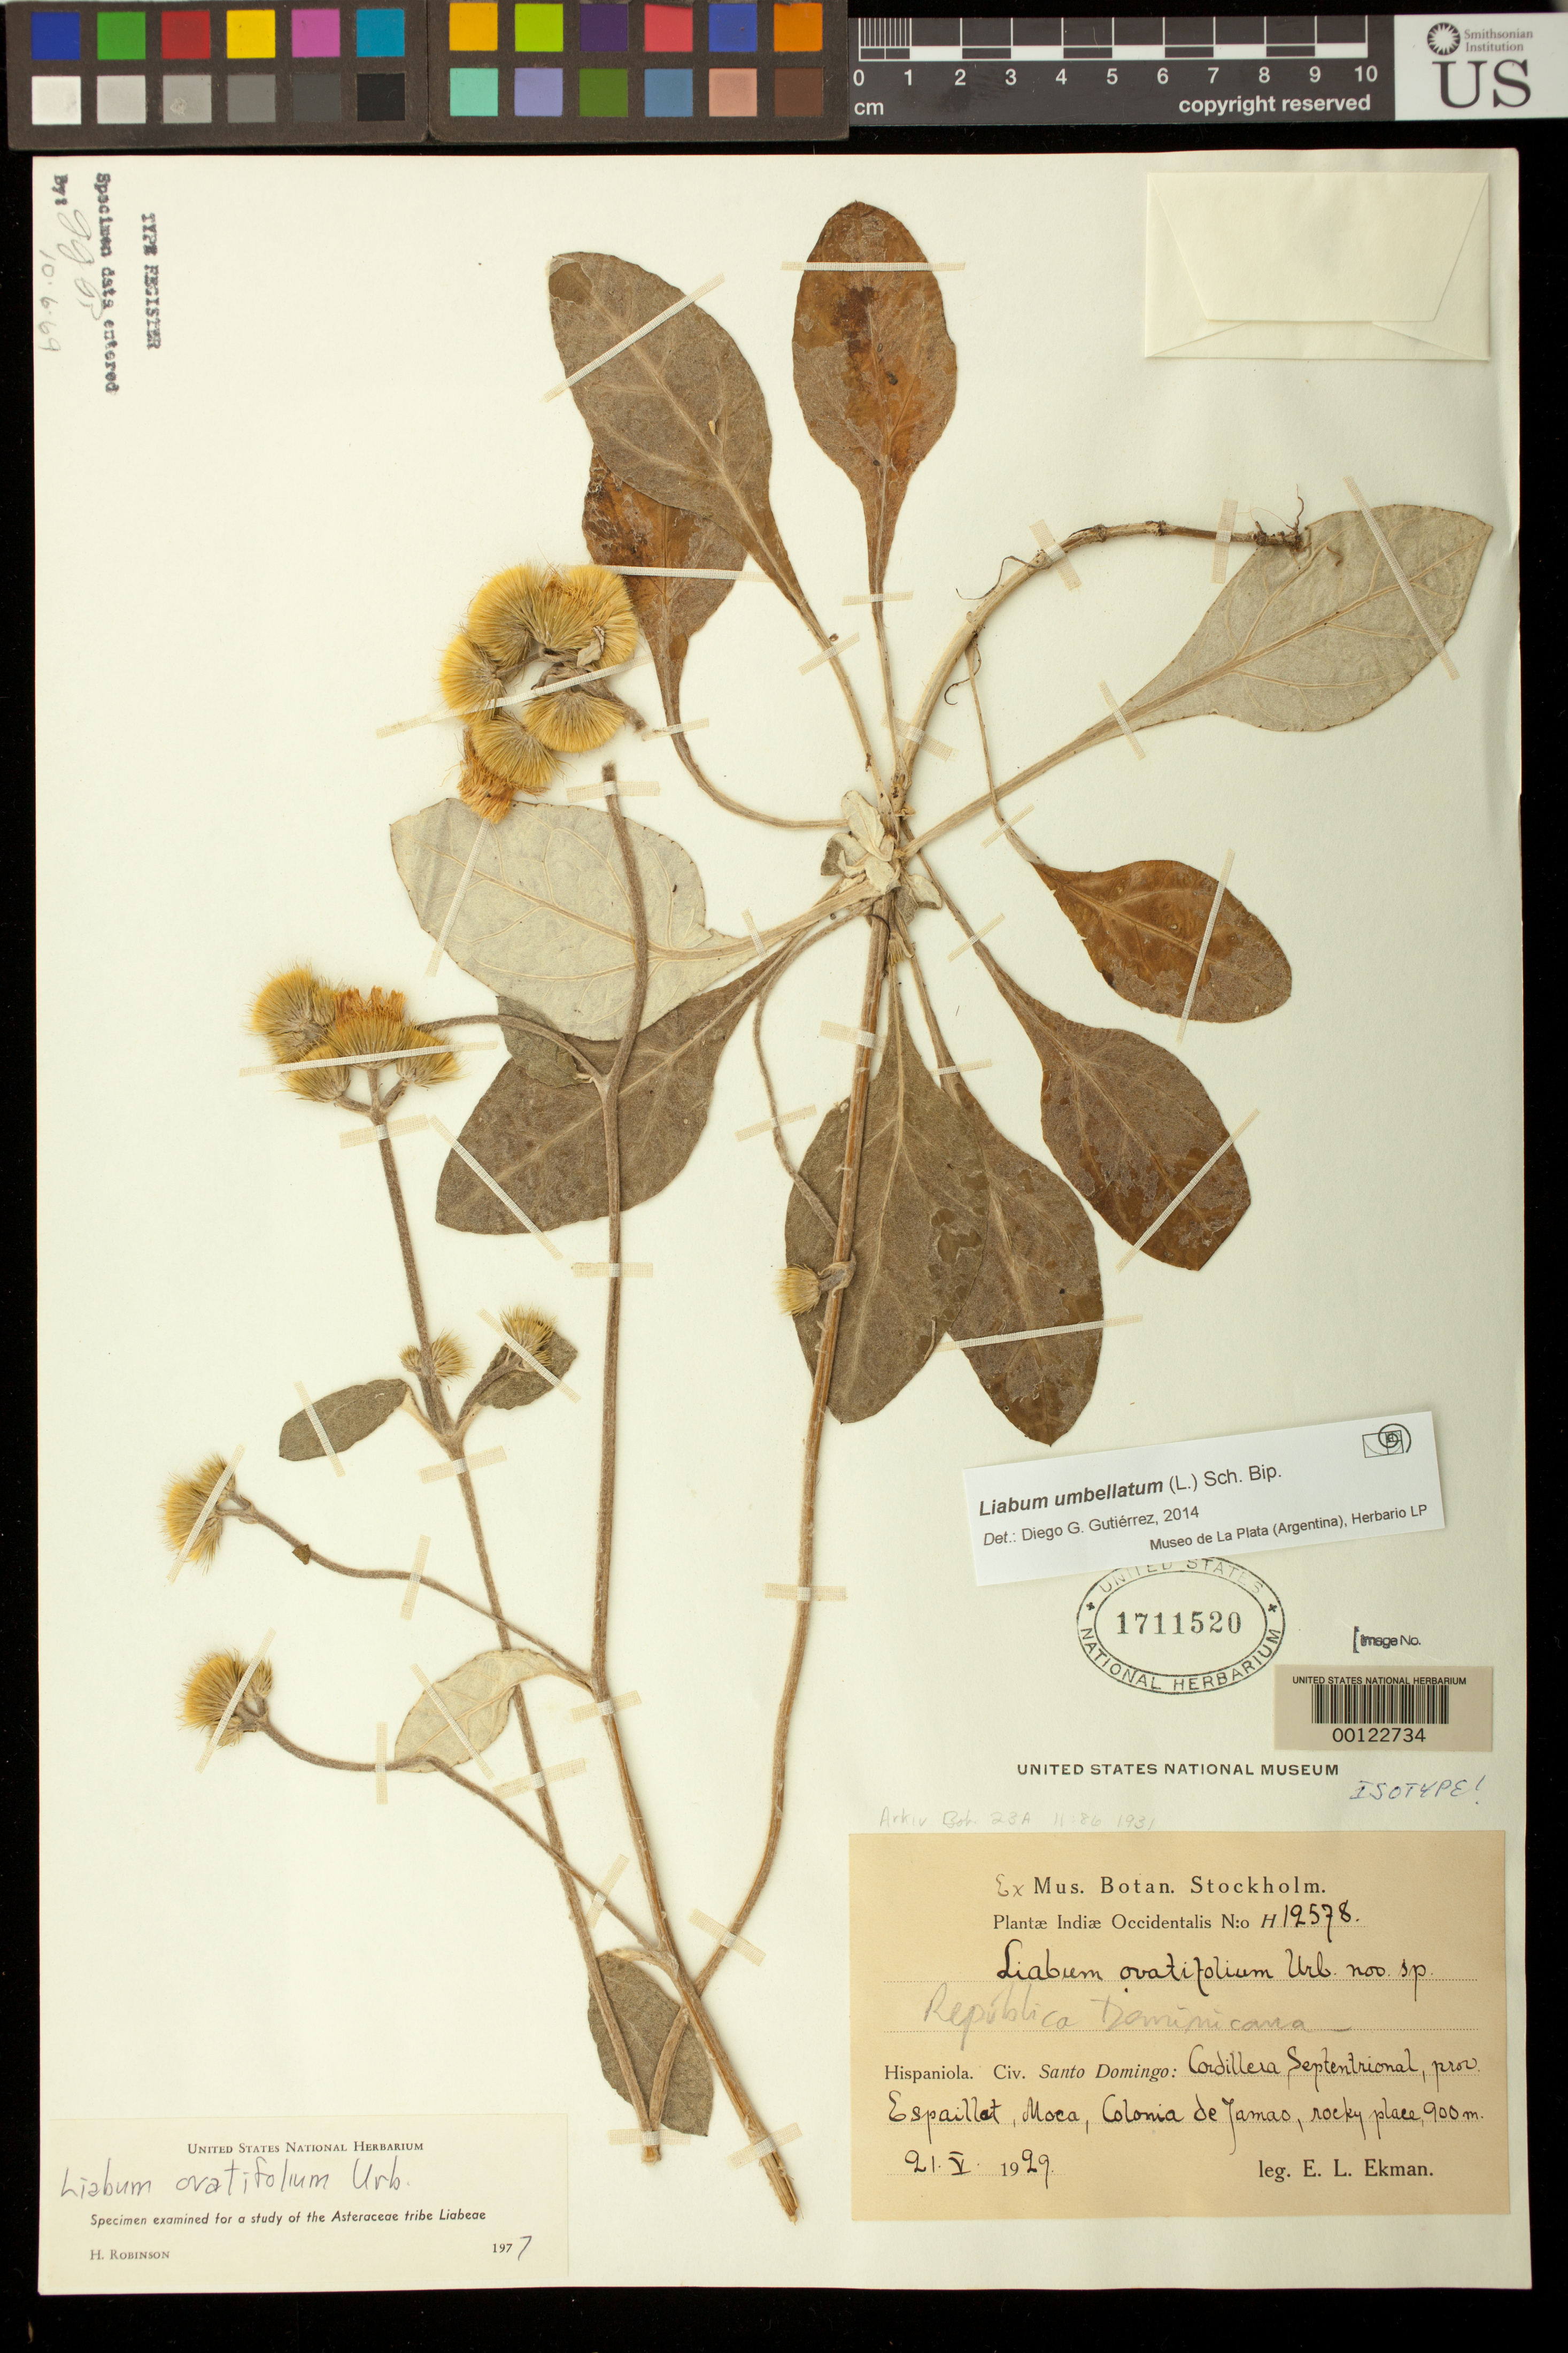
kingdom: Plantae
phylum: Tracheophyta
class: Magnoliopsida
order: Asterales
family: Asteraceae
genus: Liabum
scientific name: Liabum ovatifolium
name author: Urb.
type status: Isotype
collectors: E. L. Ekman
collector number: H 12578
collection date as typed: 21 May 1929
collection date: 1929-05-21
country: Dominican Republic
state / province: Espaillat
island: Hispaniola Island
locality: Moca.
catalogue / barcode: US 1711520